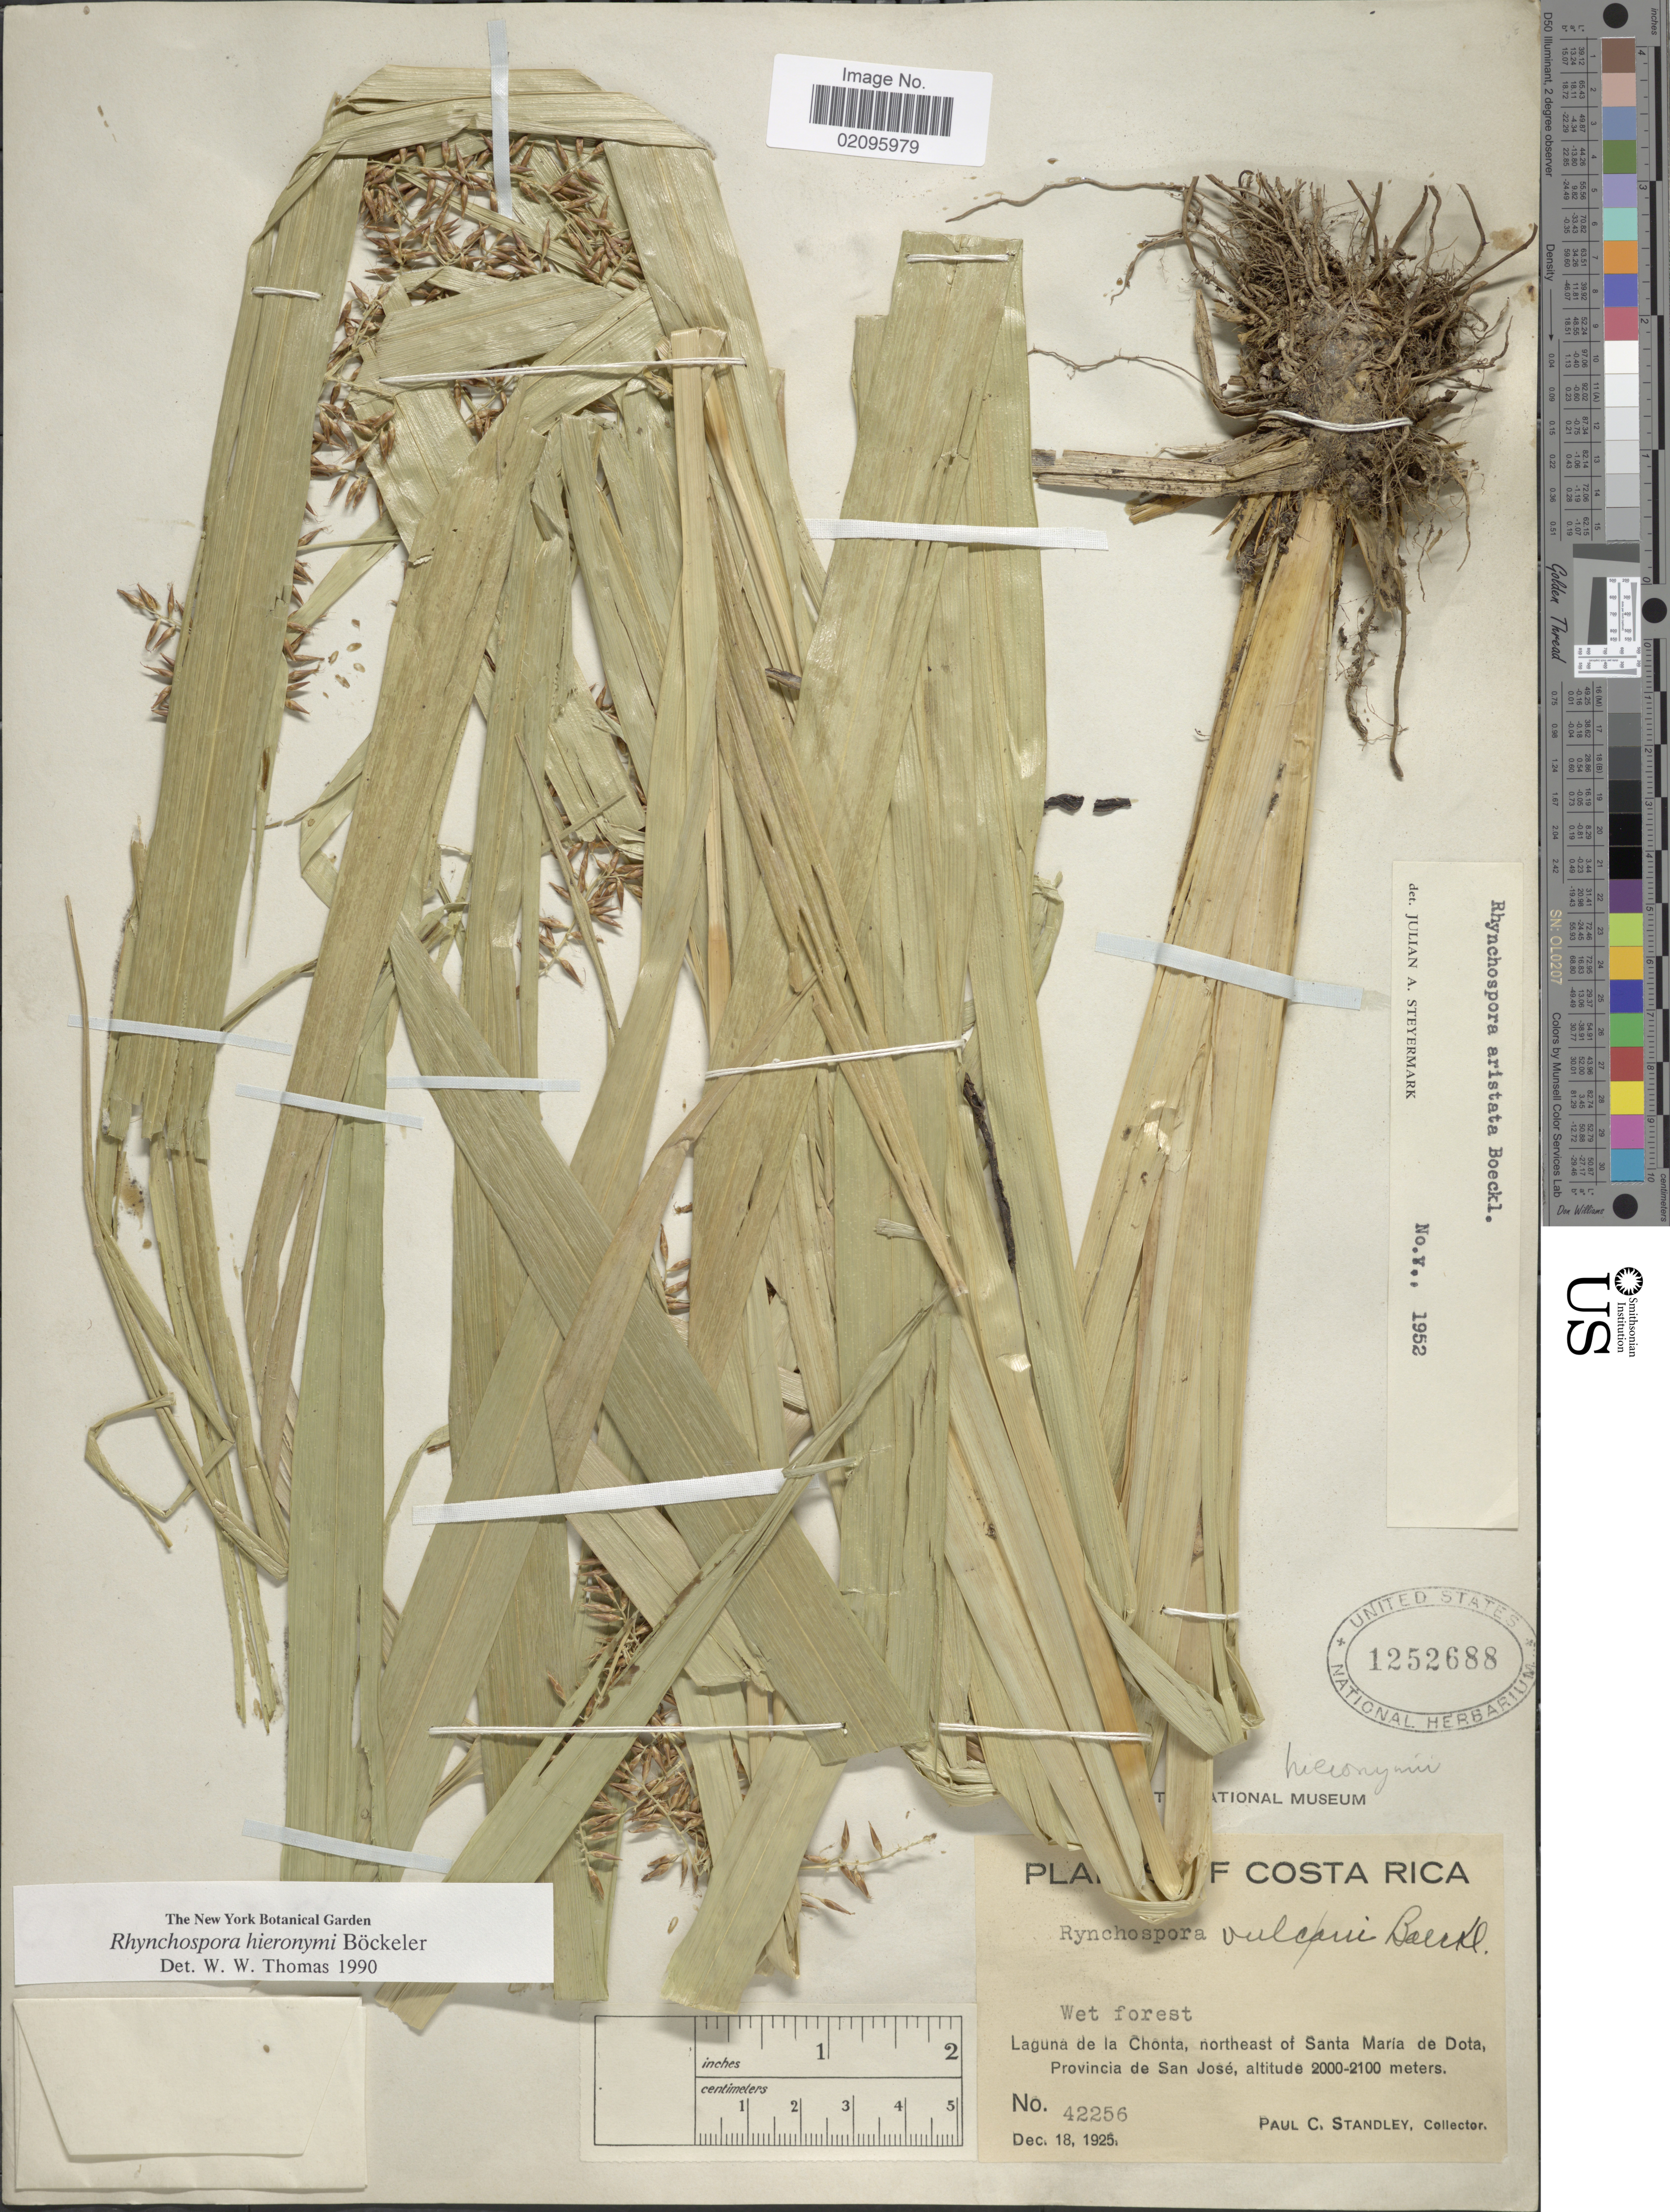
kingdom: Plantae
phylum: Tracheophyta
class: Liliopsida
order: Poales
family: Cyperaceae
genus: Rhynchospora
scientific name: Rhynchospora hieronymi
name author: Boeckeler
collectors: P. C. Standley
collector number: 42256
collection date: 1925-12-18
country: Costa Rica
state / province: San José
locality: Laguna de la Chonta, northeast of Santa Maria de Dota.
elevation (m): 2000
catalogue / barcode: US 1252688